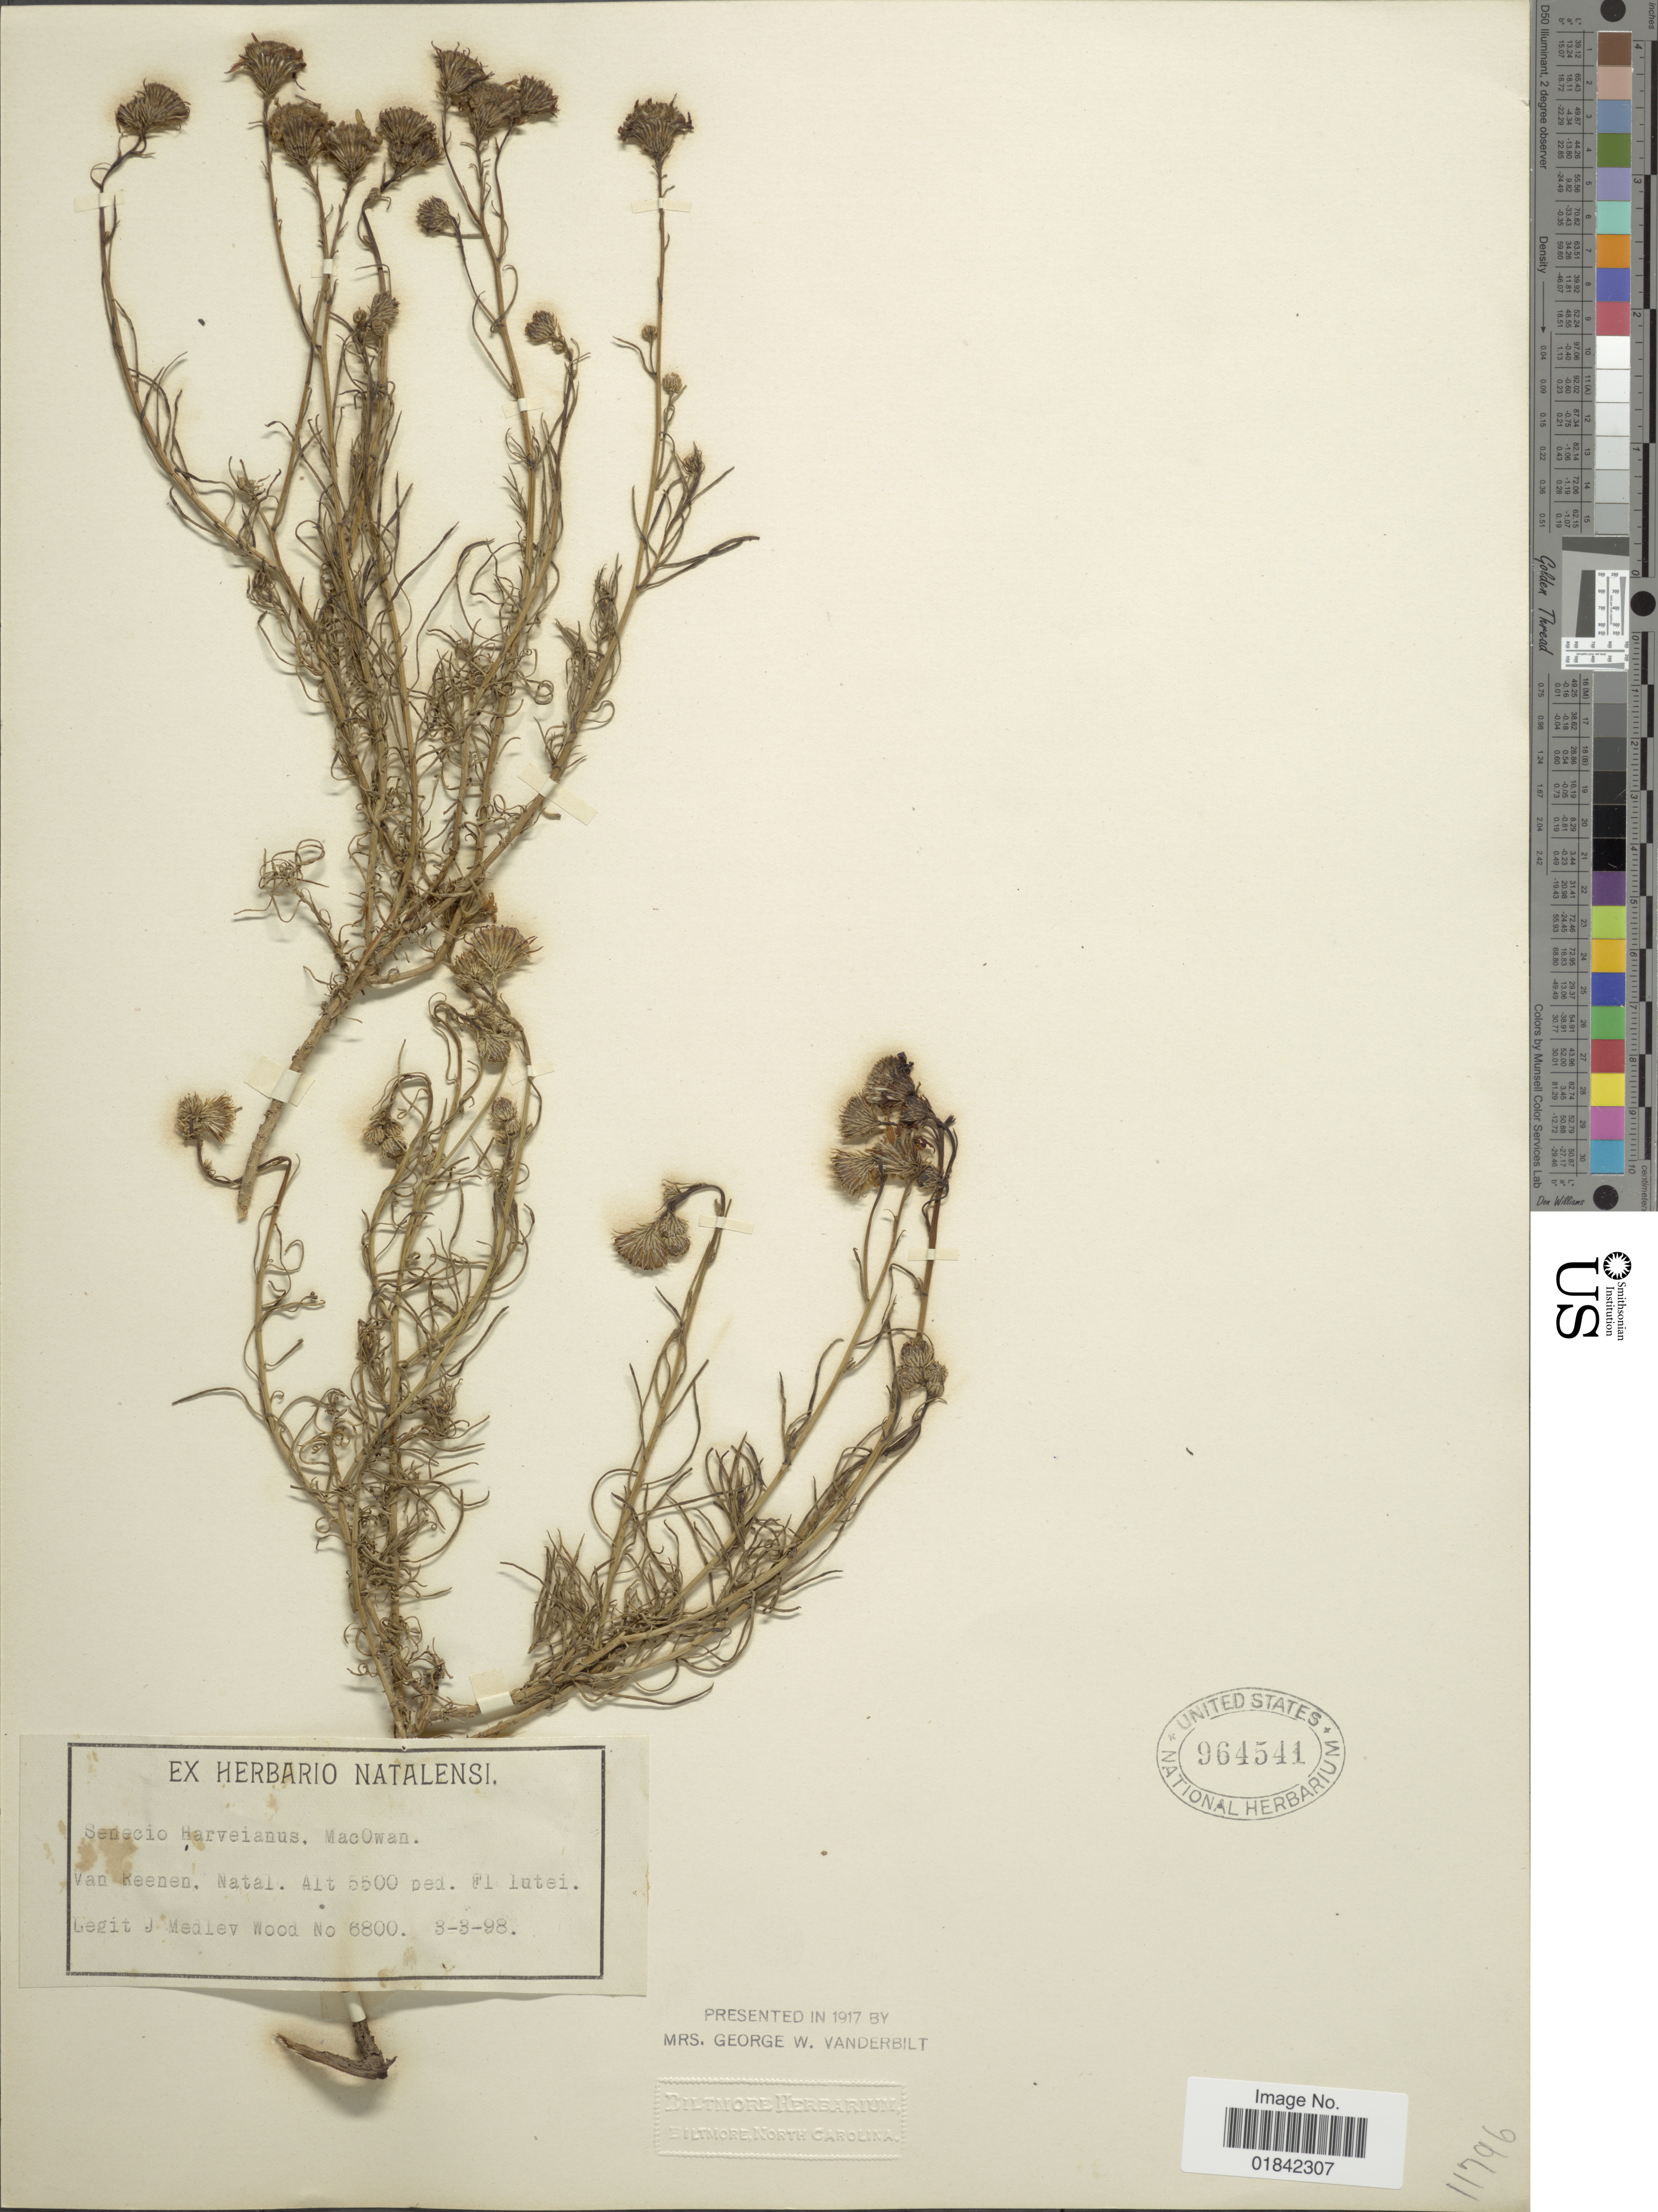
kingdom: Plantae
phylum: Tracheophyta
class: Magnoliopsida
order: Asterales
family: Asteraceae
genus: Senecio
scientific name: Senecio harveianus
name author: MacOwan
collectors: J. Medley Wood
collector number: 6800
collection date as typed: Transcribed d/m/y: 3/3/98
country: South Africa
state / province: KwaZulu-Natal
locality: Van Keenen, Fl Lutei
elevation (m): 1676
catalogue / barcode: US 964544